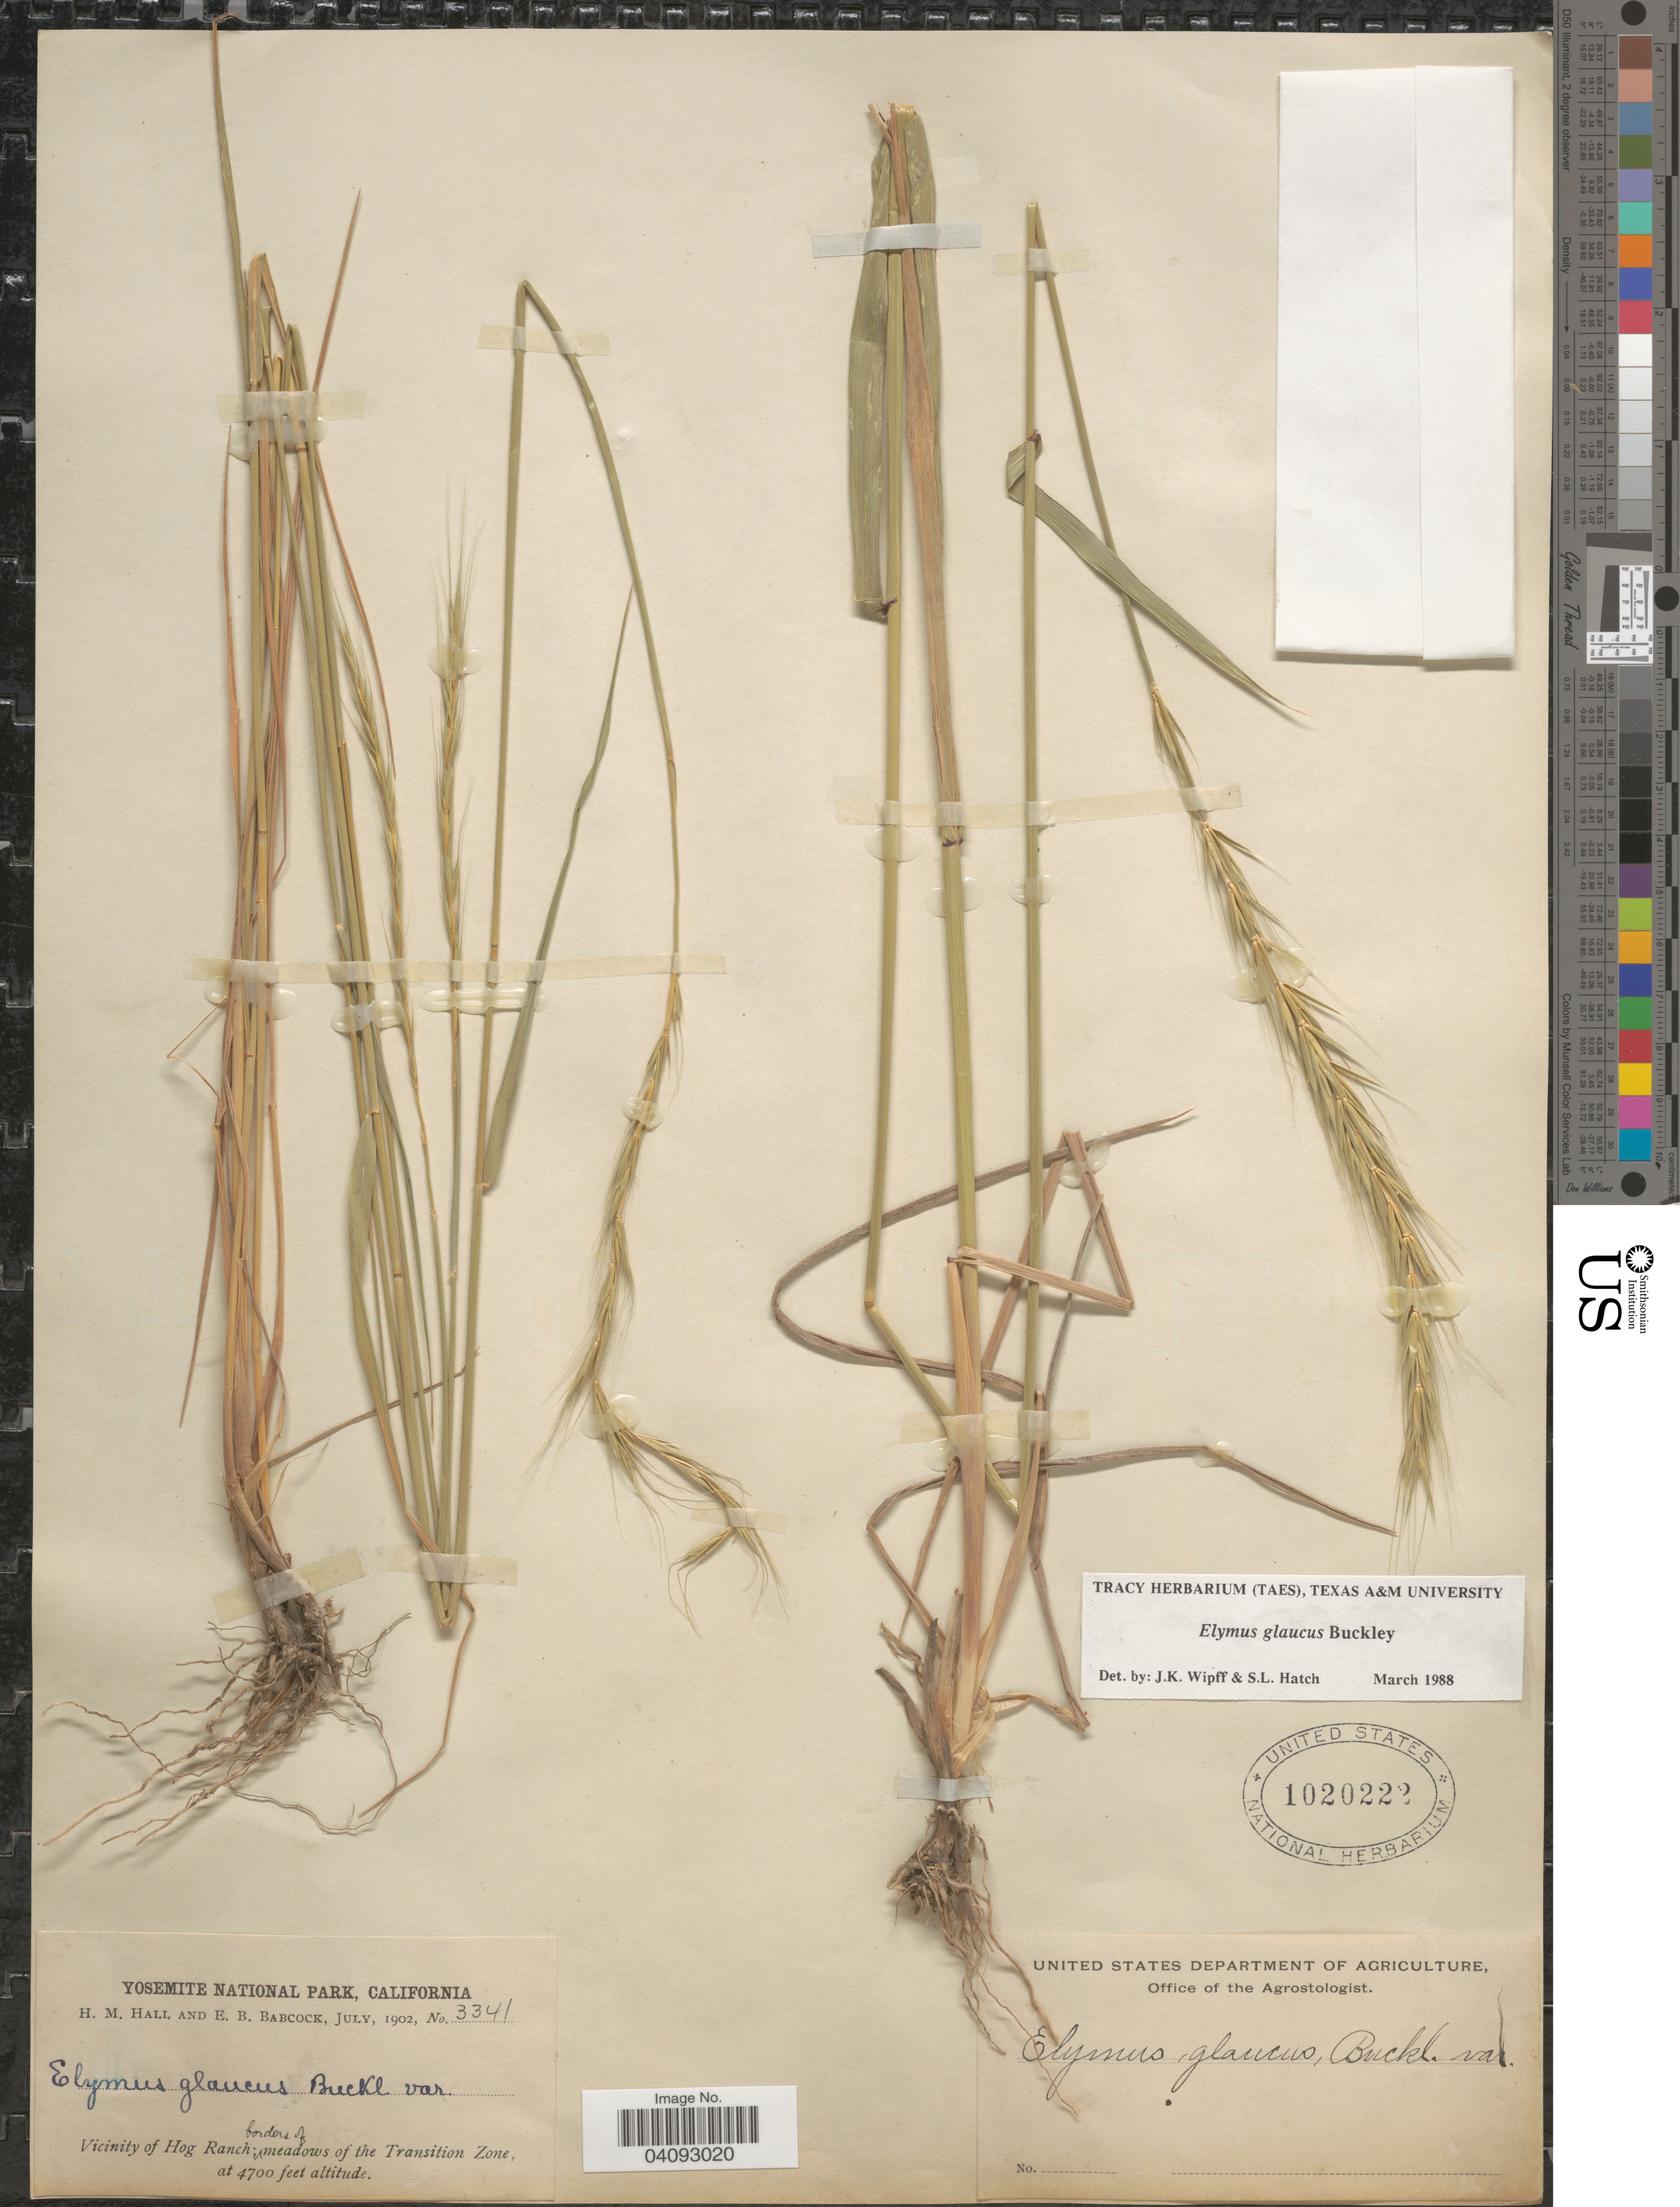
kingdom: Plantae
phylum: Tracheophyta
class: Liliopsida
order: Poales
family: Poaceae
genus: Elymus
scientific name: Elymus glaucus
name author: Buckley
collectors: H. M. Hall & E. B. Babcock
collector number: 3341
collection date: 1902-07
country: United States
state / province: California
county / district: Mariposa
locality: Yosemite National Park. Vicinity of Hog Ranch; borders of meadows of the Transition Zone.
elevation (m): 1433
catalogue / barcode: US 1020222